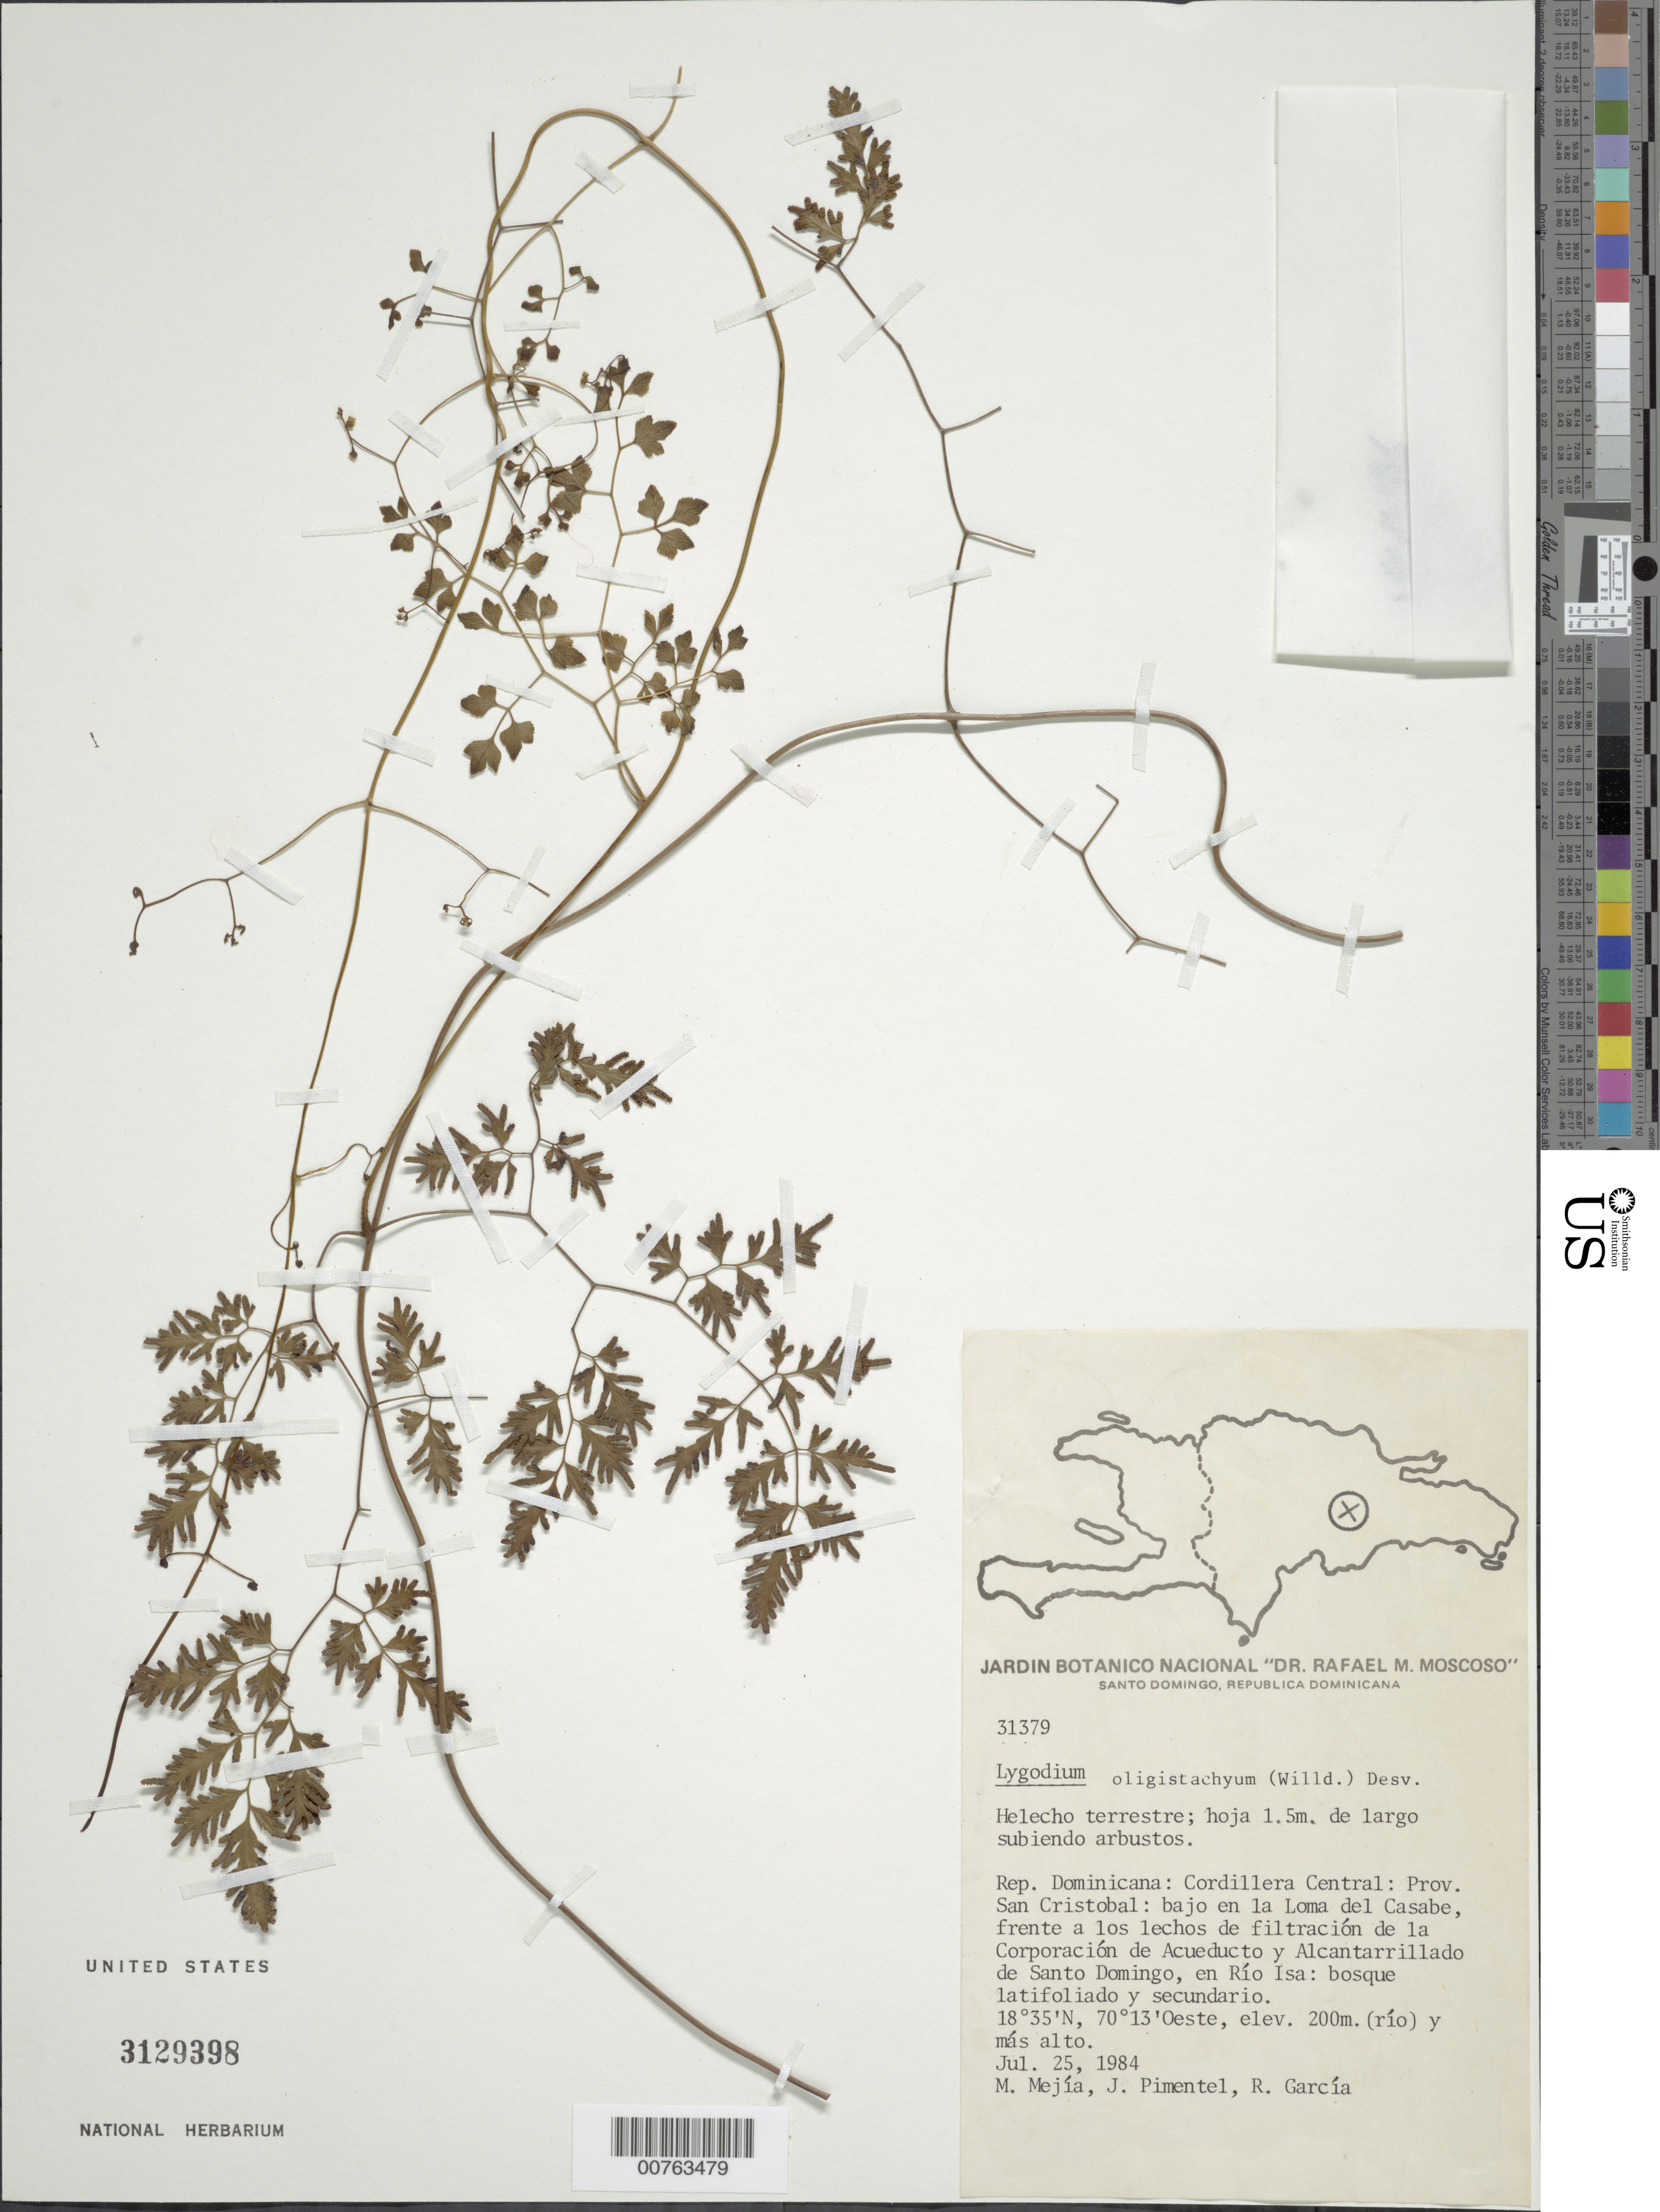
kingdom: Plantae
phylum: Tracheophyta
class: Polypodiopsida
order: Schizaeales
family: Lygodiaceae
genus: Lygodium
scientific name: Lygodium oligostachyum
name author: (Willd.) Desv.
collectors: M. Mejia, J. Pimentel & R. G. García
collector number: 31379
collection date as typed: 25 Jul 1984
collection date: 1984-07-25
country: Dominican Republic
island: Hispaniola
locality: Cordillera Central, Provincia San Cristobal, bajo en la Loma del Casabe, frente a los lechos de filtración de la Corp. de Acueducto y Alcantarillado de Sto. Domingo, en Rio Isa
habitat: Bosque latifoliado y secundario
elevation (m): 200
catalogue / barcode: US 3129398